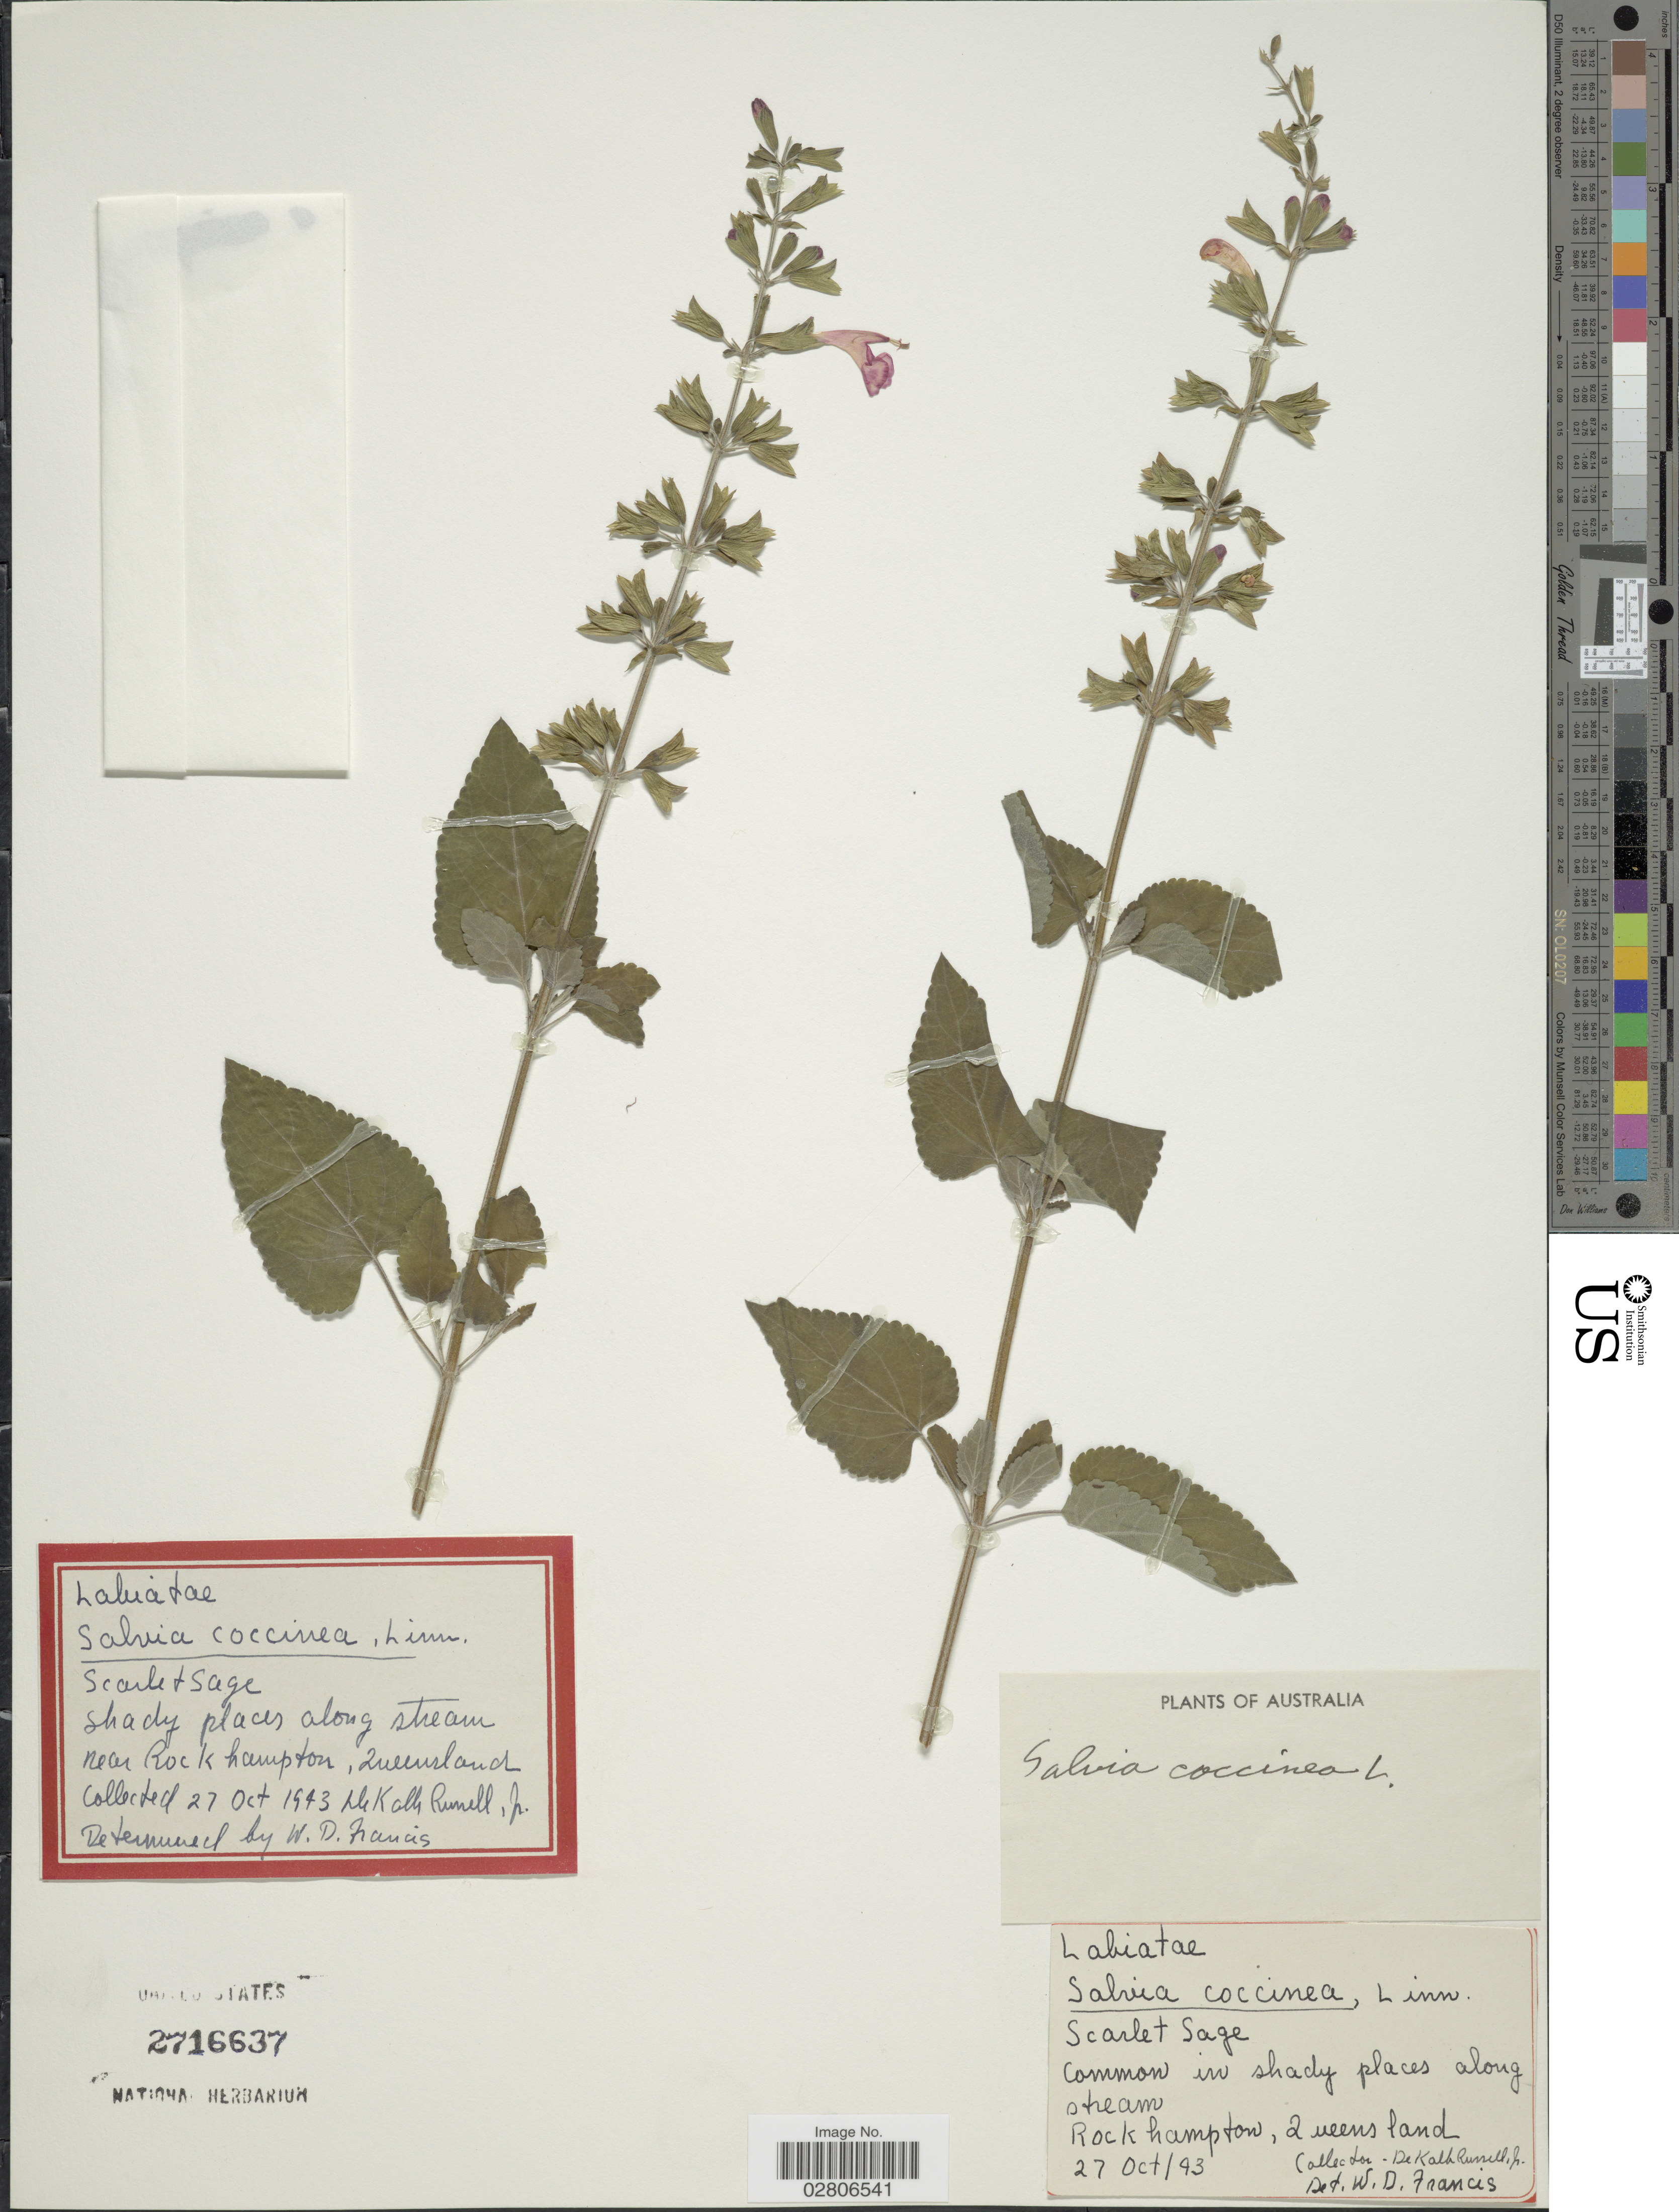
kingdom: Plantae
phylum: Tracheophyta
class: Magnoliopsida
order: Lamiales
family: Lamiaceae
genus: Salvia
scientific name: Salvia coccinea 'Naples Lavender'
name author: L. f. ex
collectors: D. K. Russell Jr.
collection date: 1943-10-27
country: Australia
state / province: Queensland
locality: Near Rock Hampton.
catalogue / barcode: US 2716637